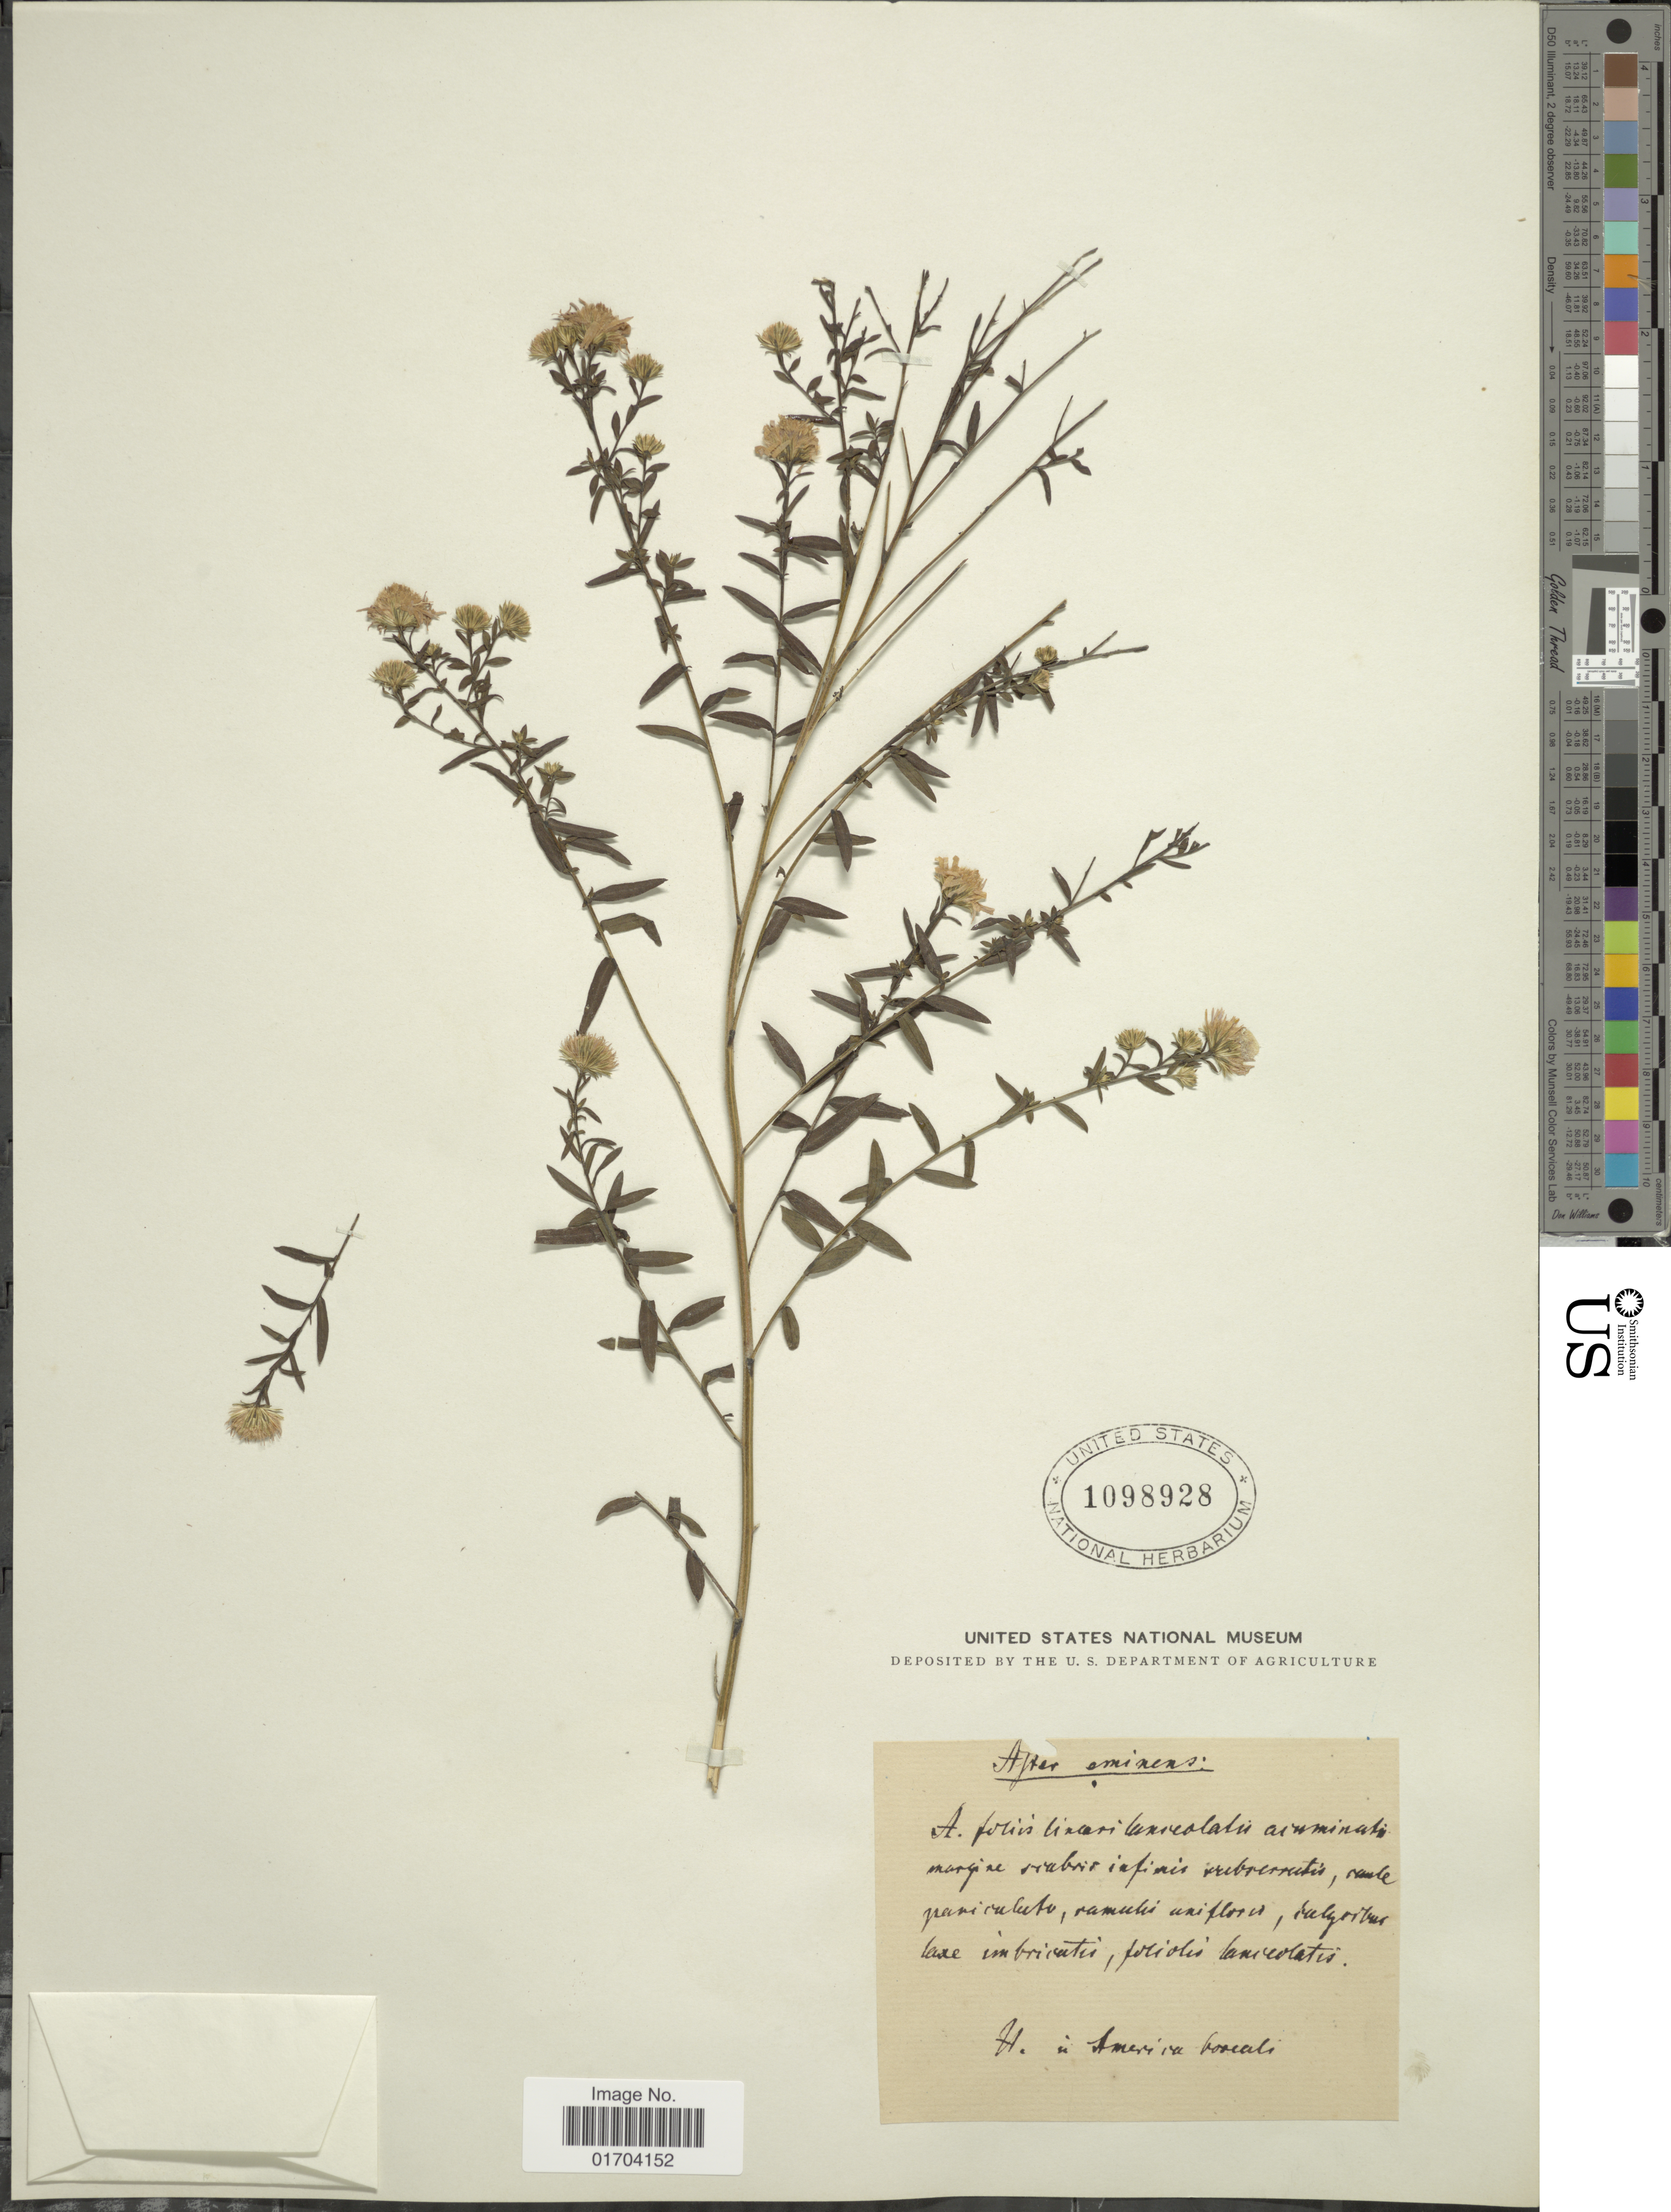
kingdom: Plantae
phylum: Tracheophyta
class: Magnoliopsida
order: Asterales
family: Asteraceae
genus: Symphyotrichum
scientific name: Symphyotrichum sp.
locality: H. in America boreali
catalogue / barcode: US 1098928